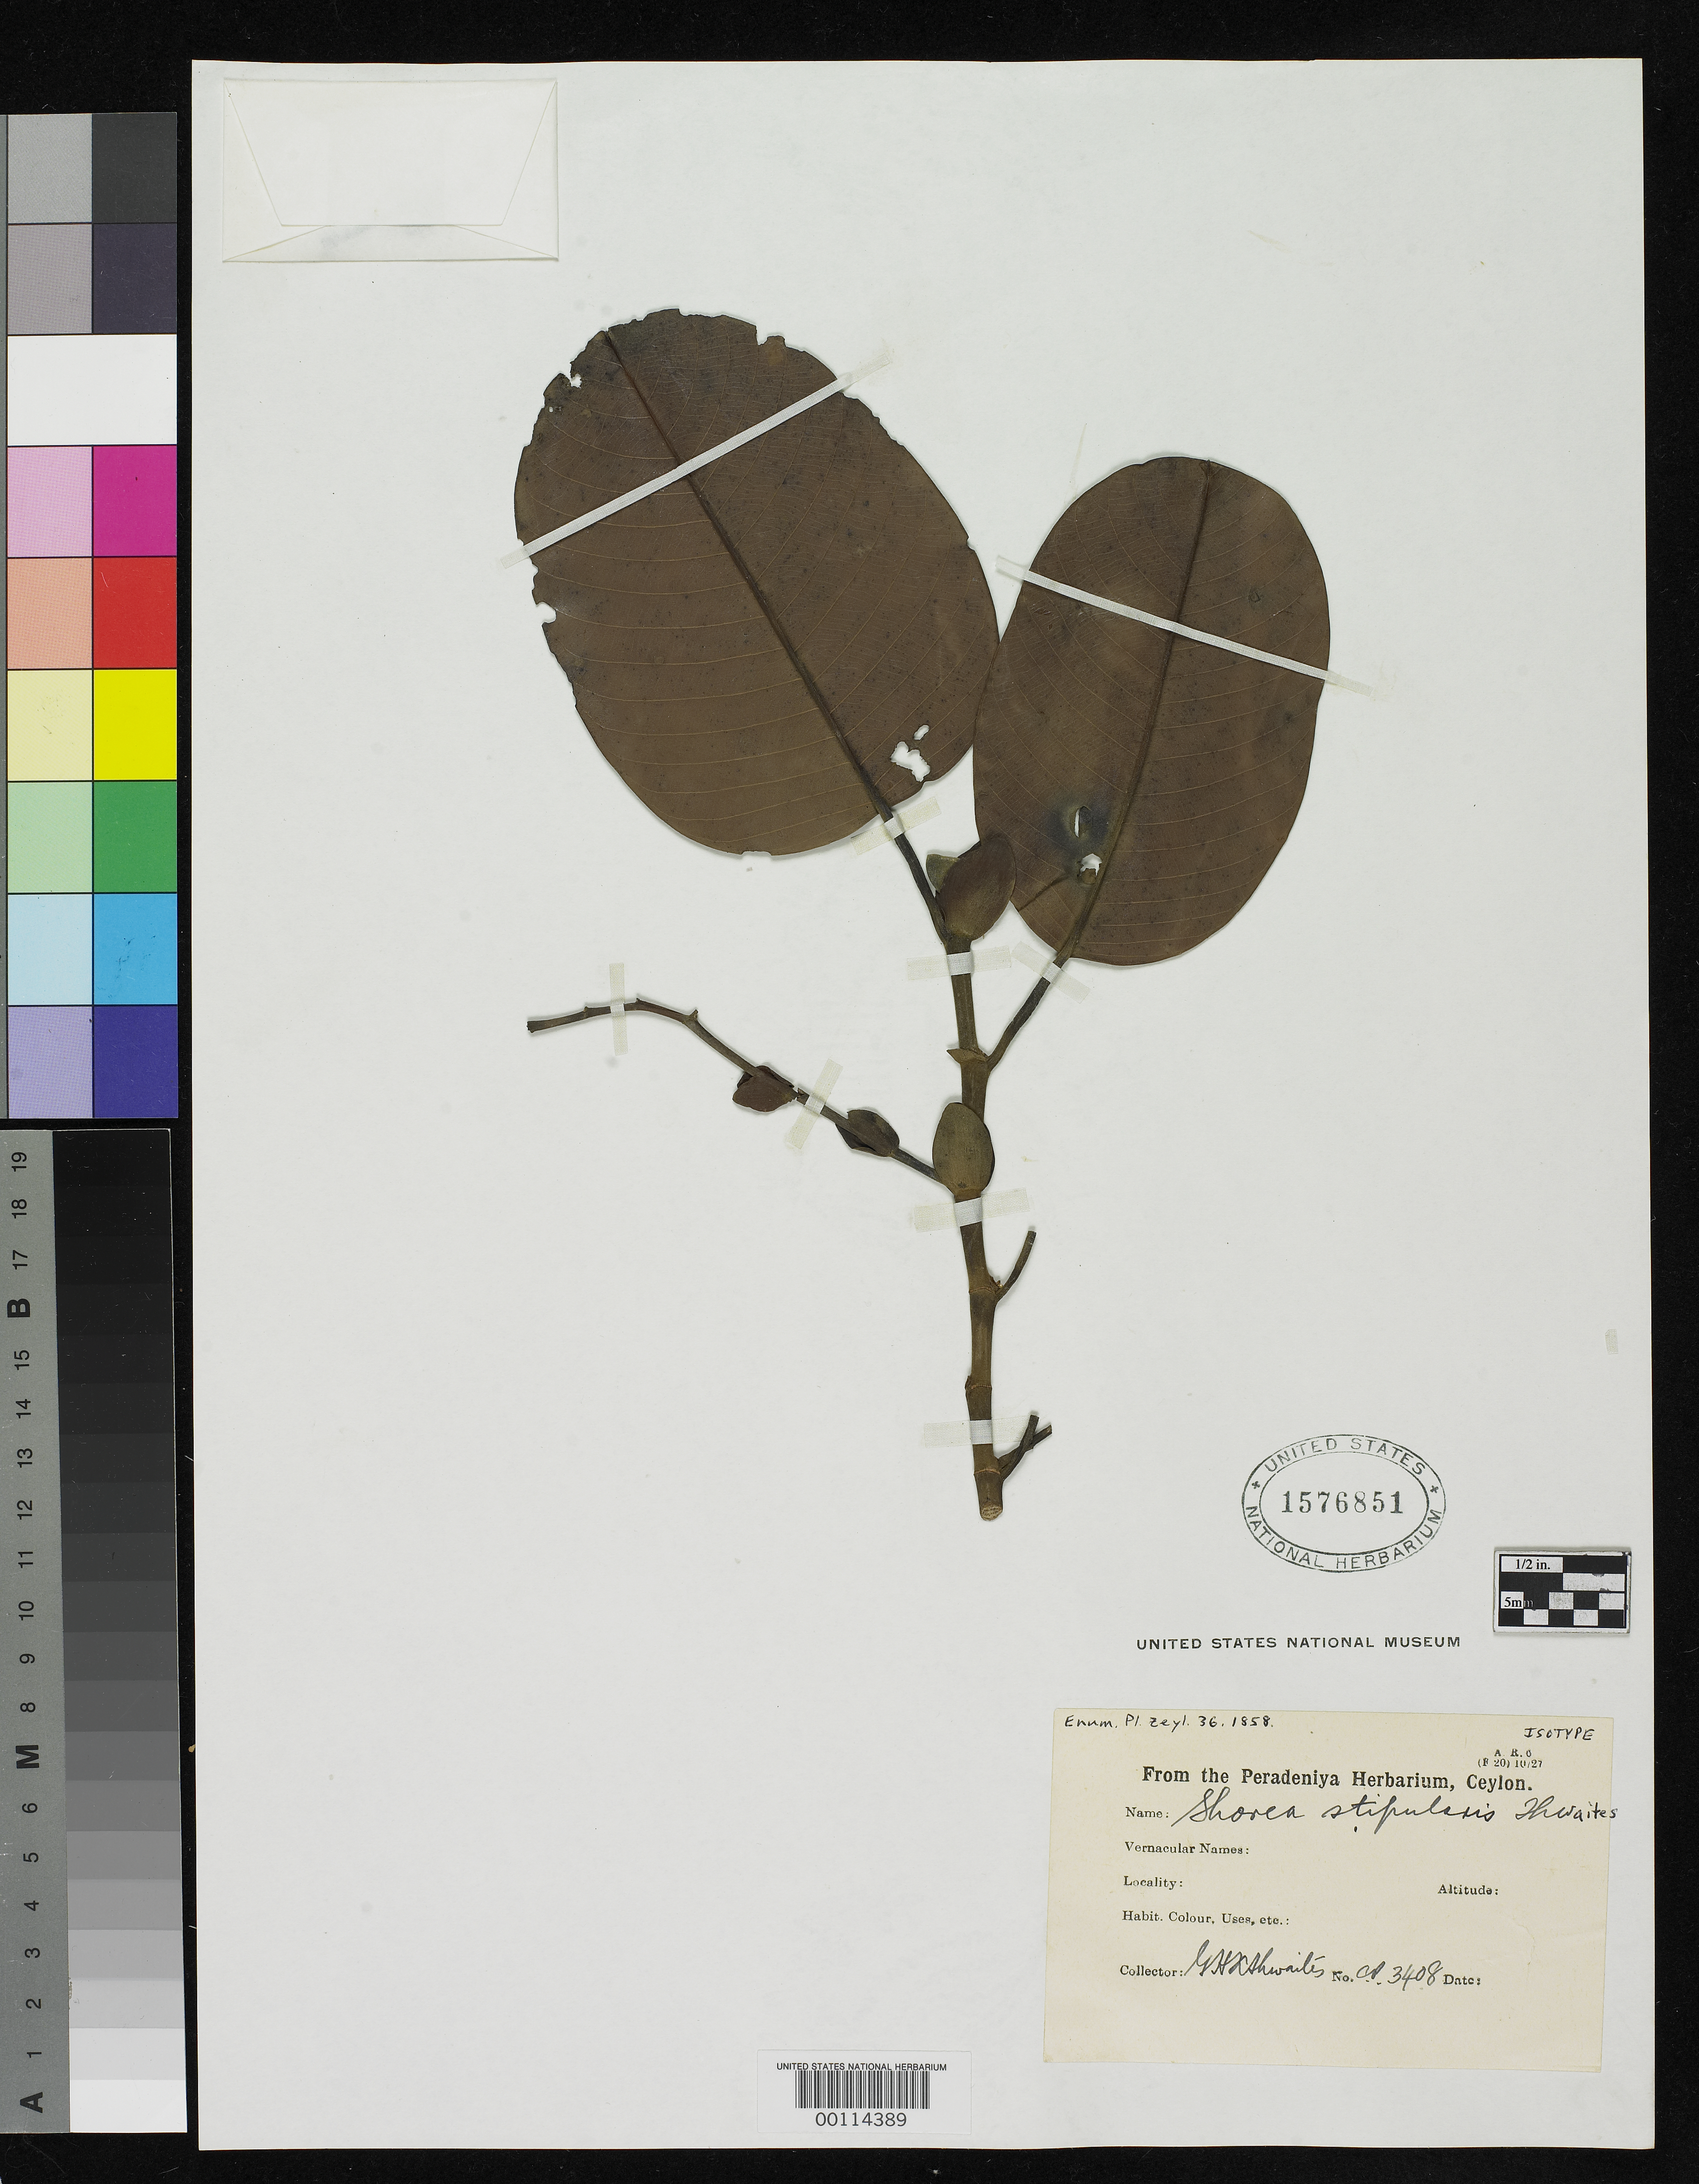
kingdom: Plantae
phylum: Tracheophyta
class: Magnoliopsida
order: Malvales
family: Dipterocarpaceae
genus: Shorea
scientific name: Shorea stipularis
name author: Thwaites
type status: Isotype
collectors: G. H. K. Thwaites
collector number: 3408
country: Sri Lanka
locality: "Ceylon"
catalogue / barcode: US 1576851